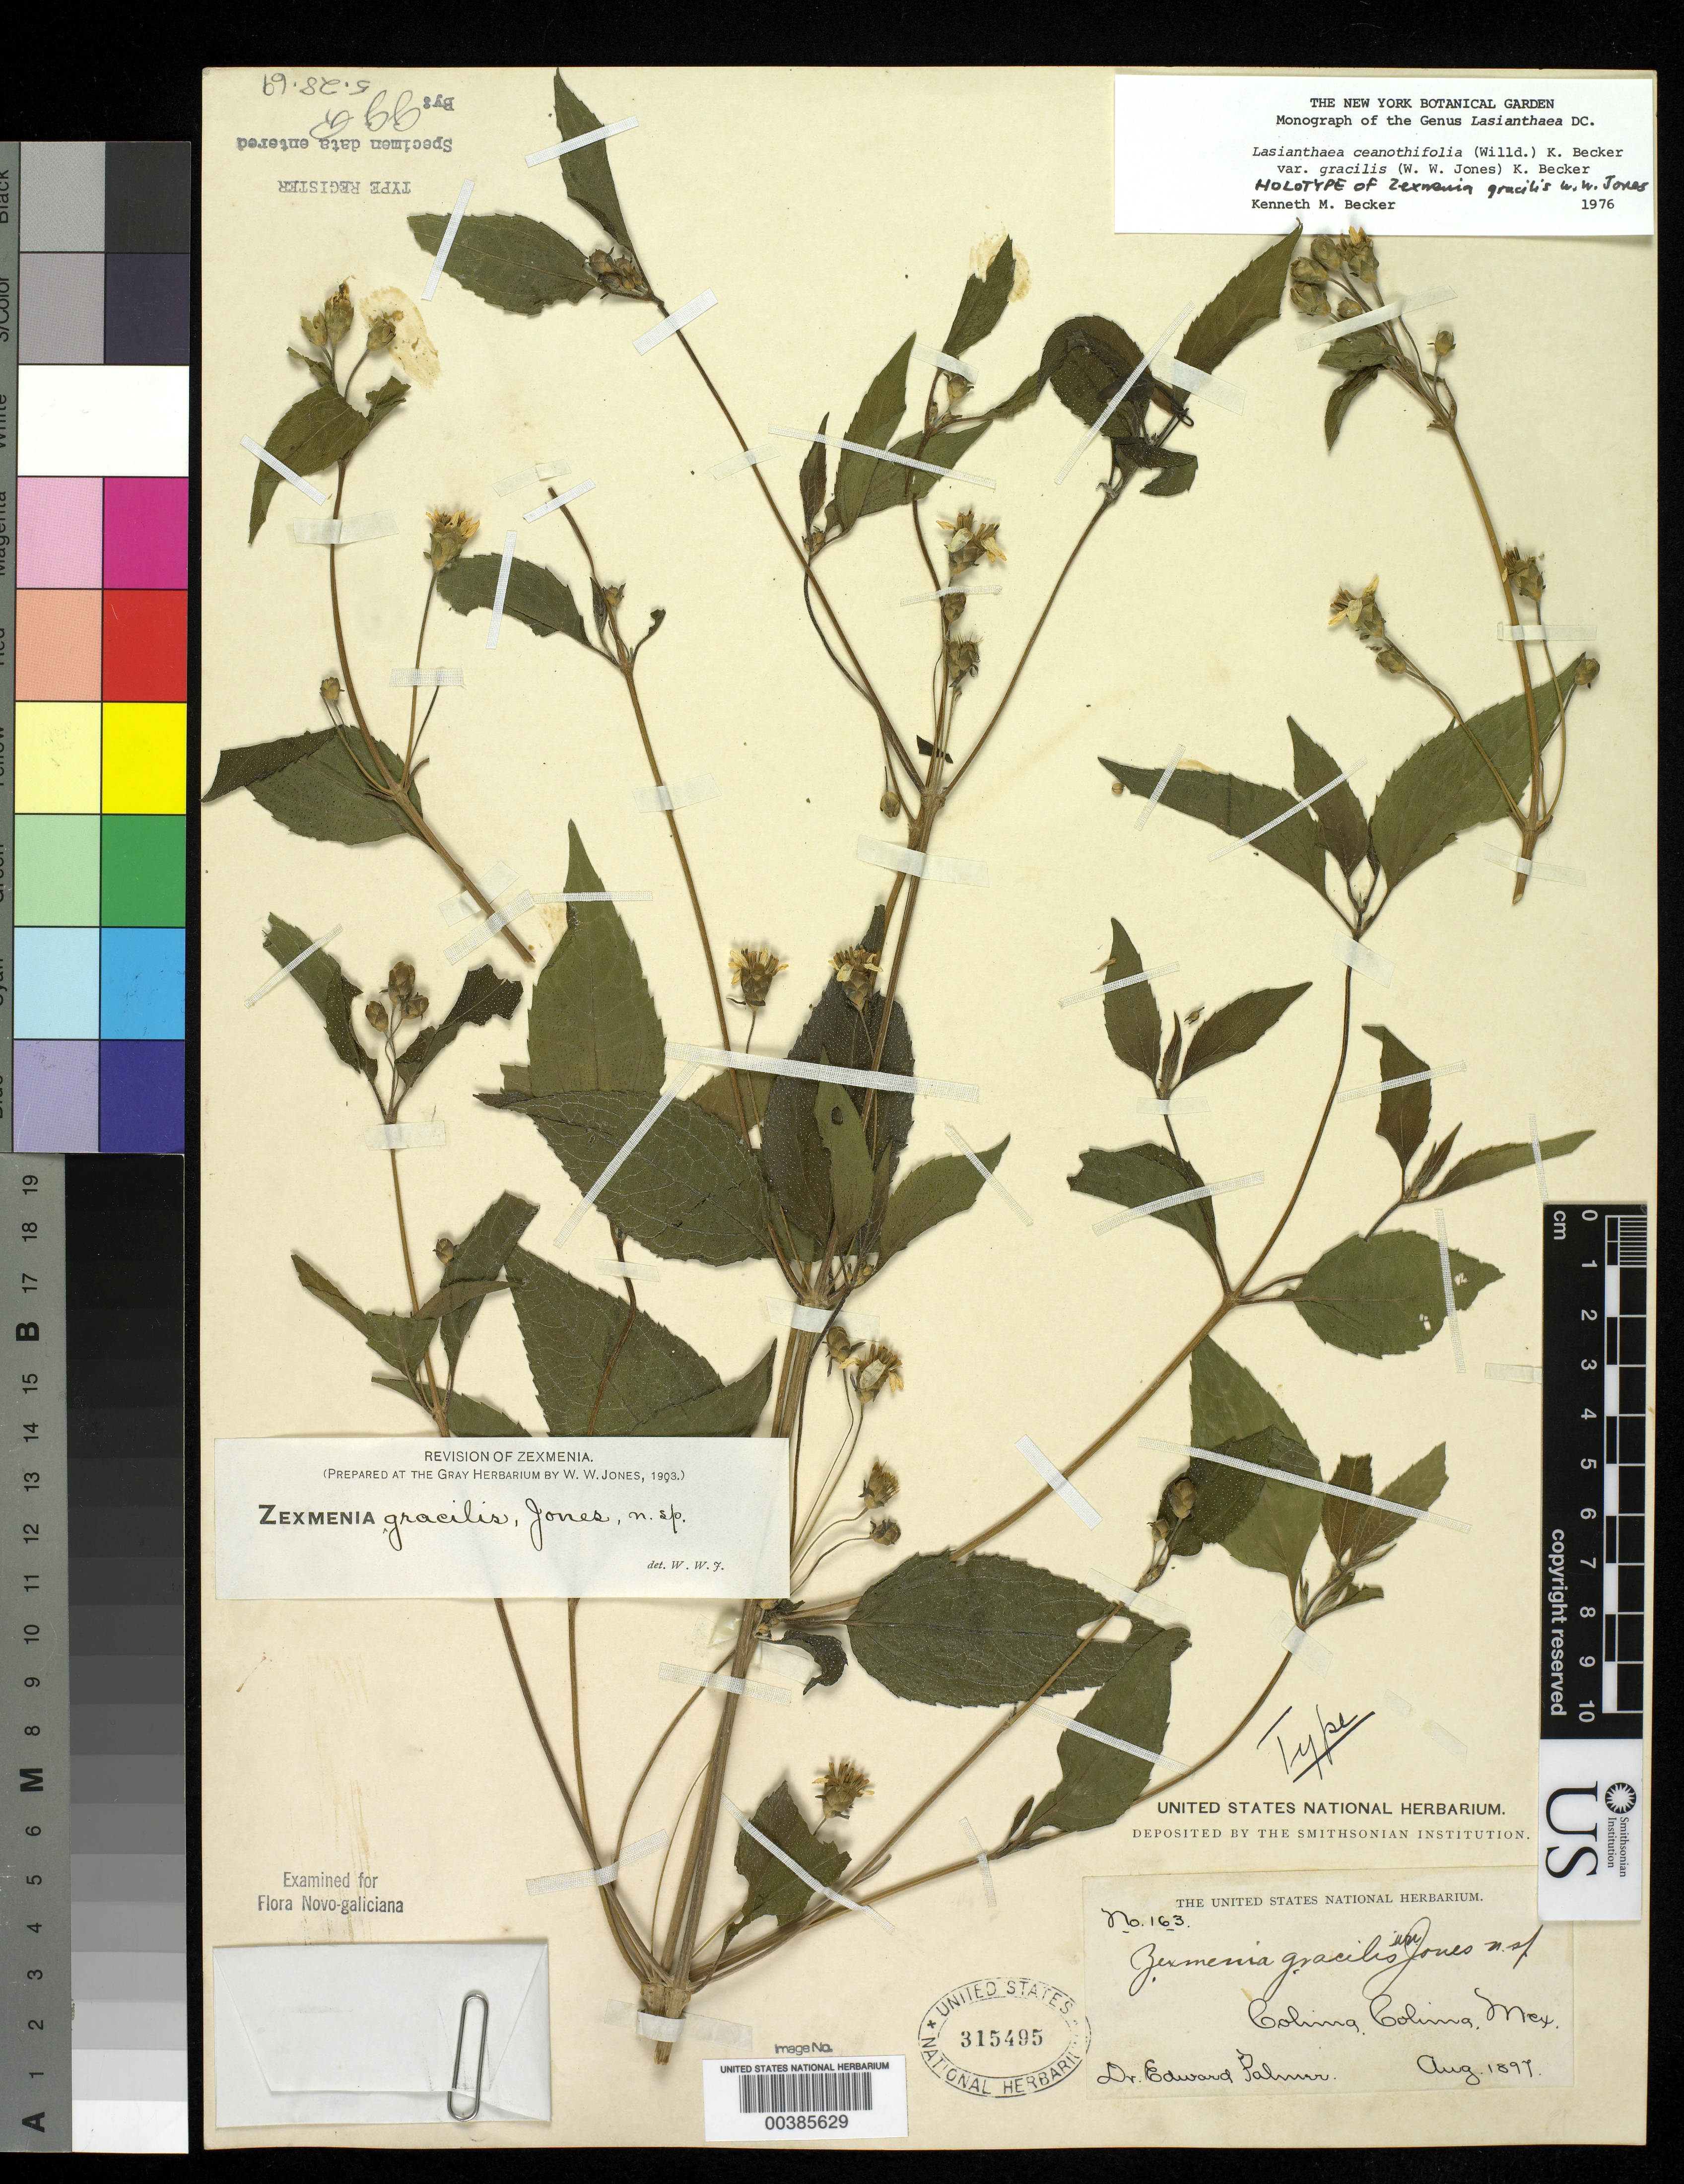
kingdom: Plantae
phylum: Tracheophyta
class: Magnoliopsida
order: Asterales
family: Asteraceae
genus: Zexmenia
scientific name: Zexmenia gracilis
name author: W.W. Jones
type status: Holotype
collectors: E. Palmer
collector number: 163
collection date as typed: Aug 1897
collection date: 1897-08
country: Mexico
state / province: Colima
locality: Colima.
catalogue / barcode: US 315495